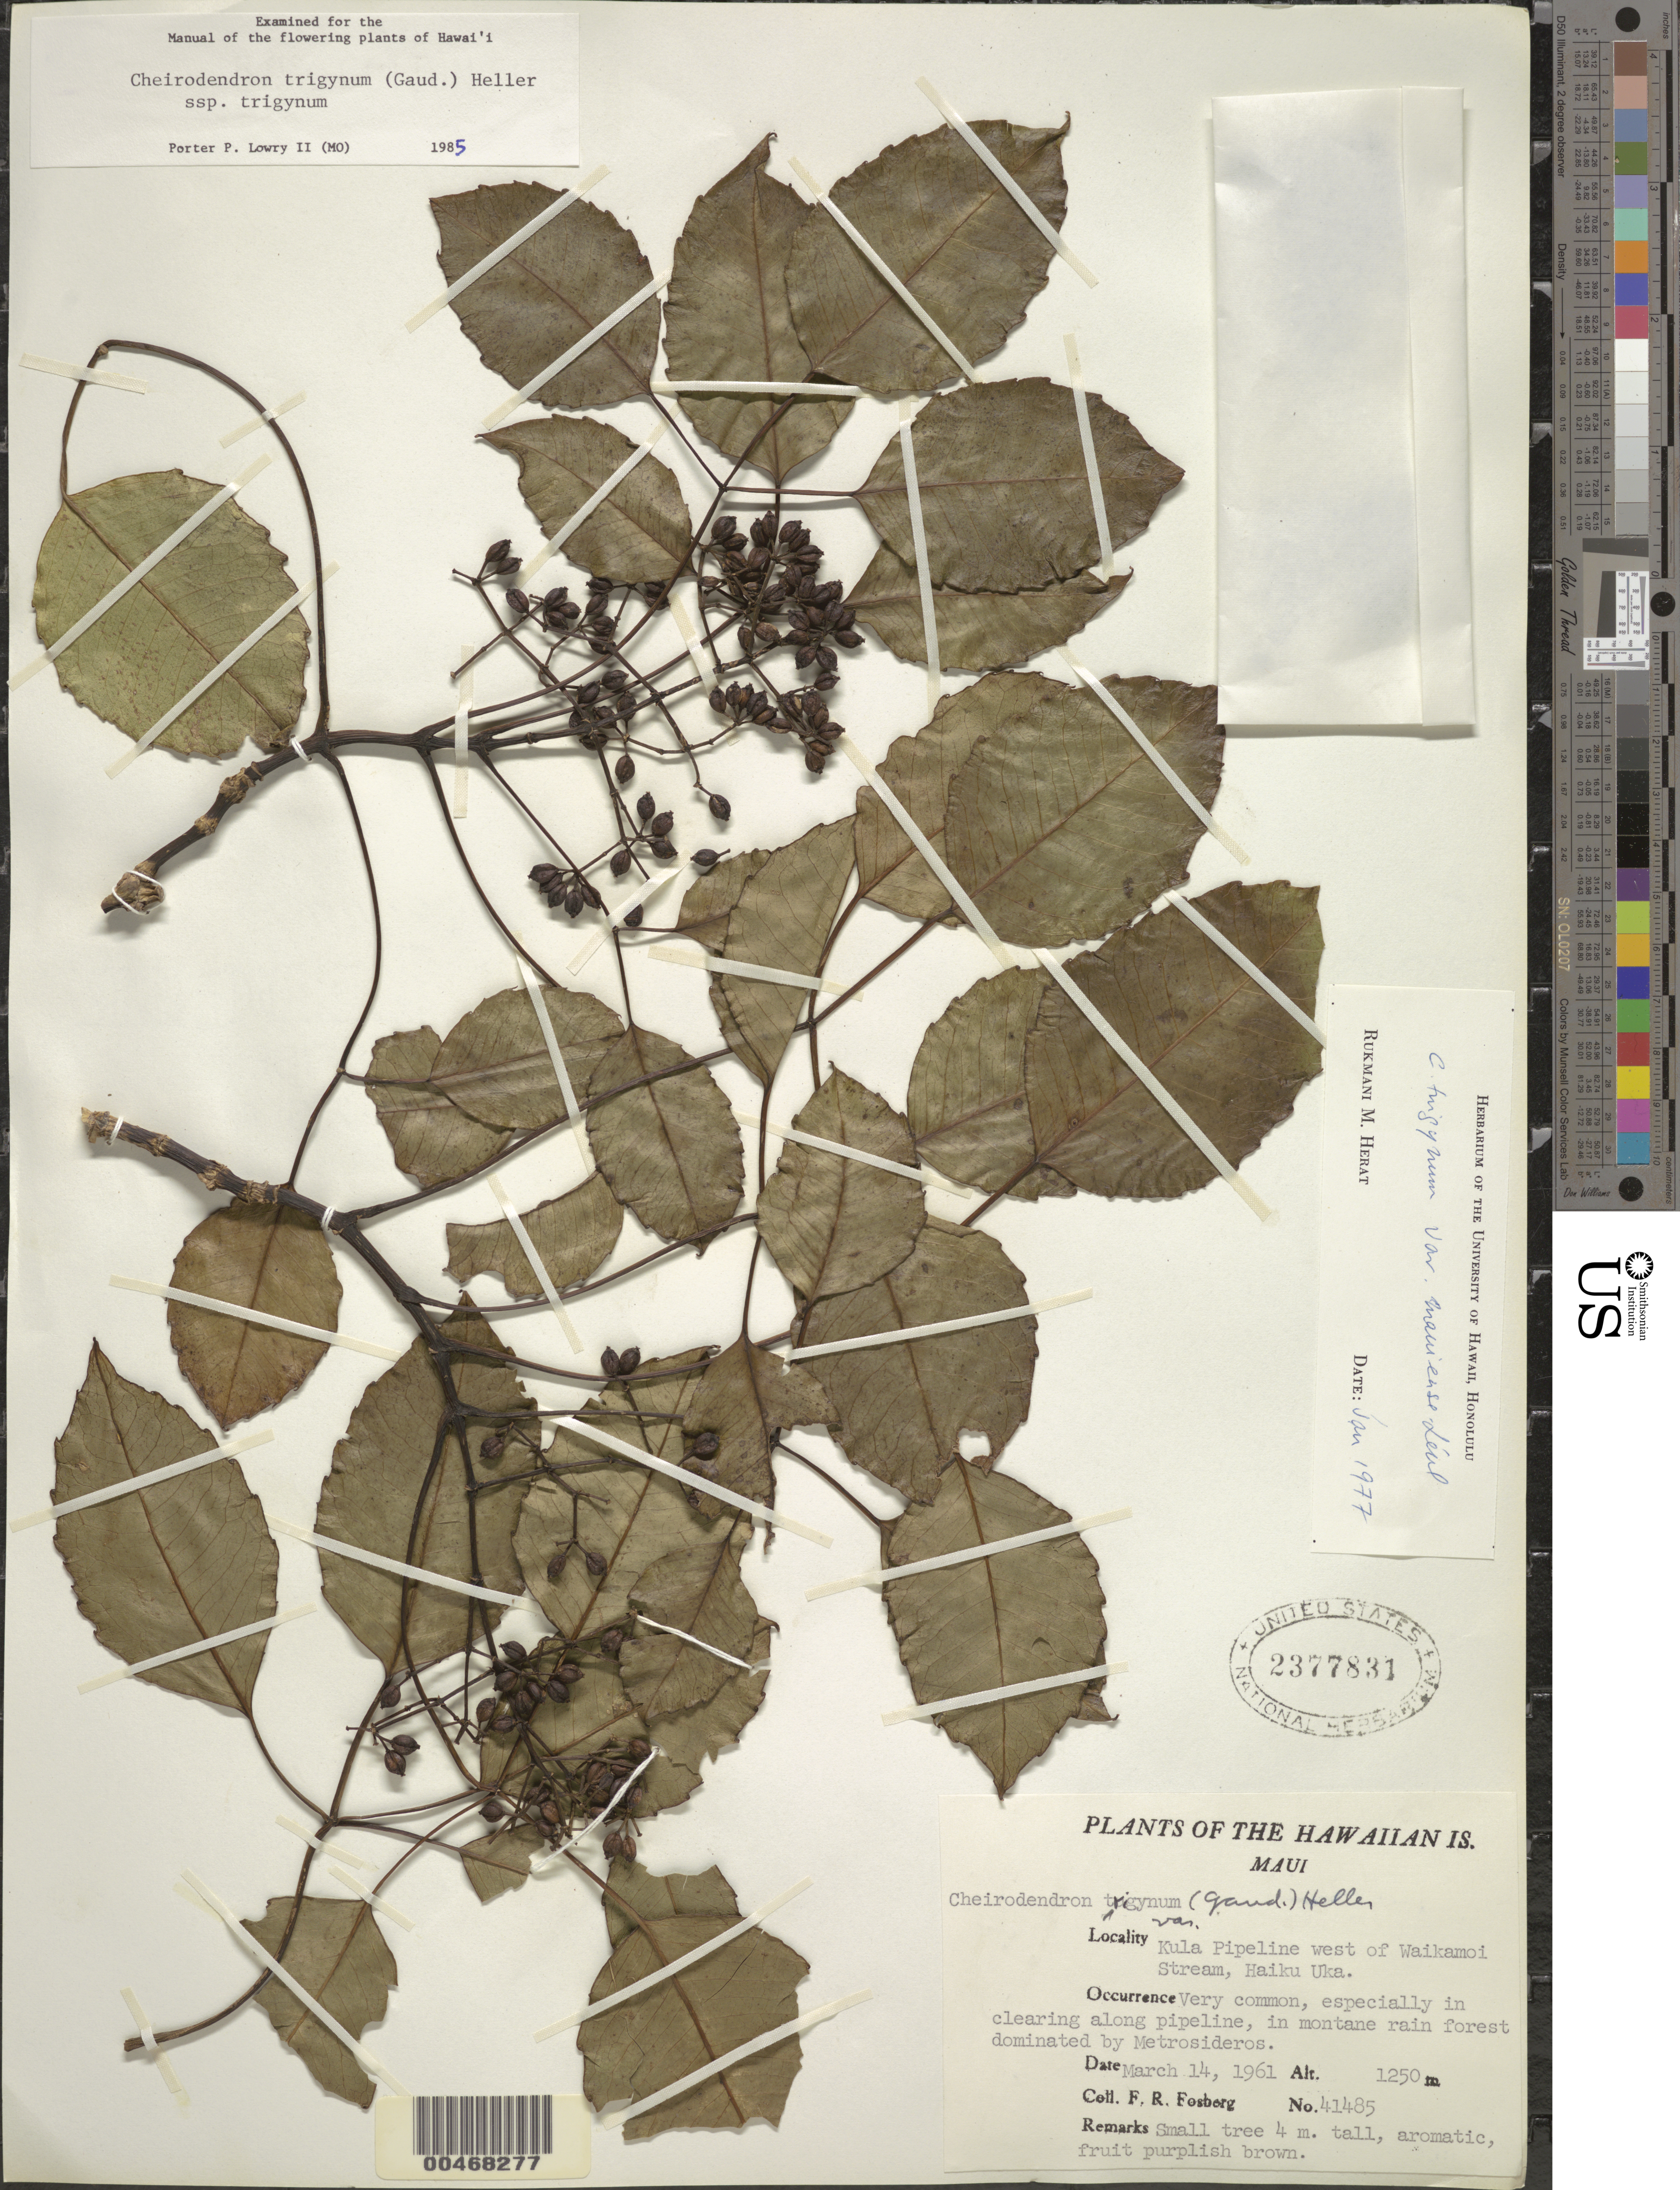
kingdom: Plantae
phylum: Tracheophyta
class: Magnoliopsida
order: Apiales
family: Araliaceae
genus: Cheirodendron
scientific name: Cheirodendron trigynum subsp. trigynum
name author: (Gaudich.) A. Heller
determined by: Lowry, P. P., (MO), Missouri Botanical Garden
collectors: F. R. Fosberg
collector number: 41485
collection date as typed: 14 Mar 1961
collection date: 1961-03-14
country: United States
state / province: Hawaii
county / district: Maui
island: Maui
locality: Kula Pipeline W of Waikamoi Stream, Haiku Uka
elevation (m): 1250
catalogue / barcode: US 2377831